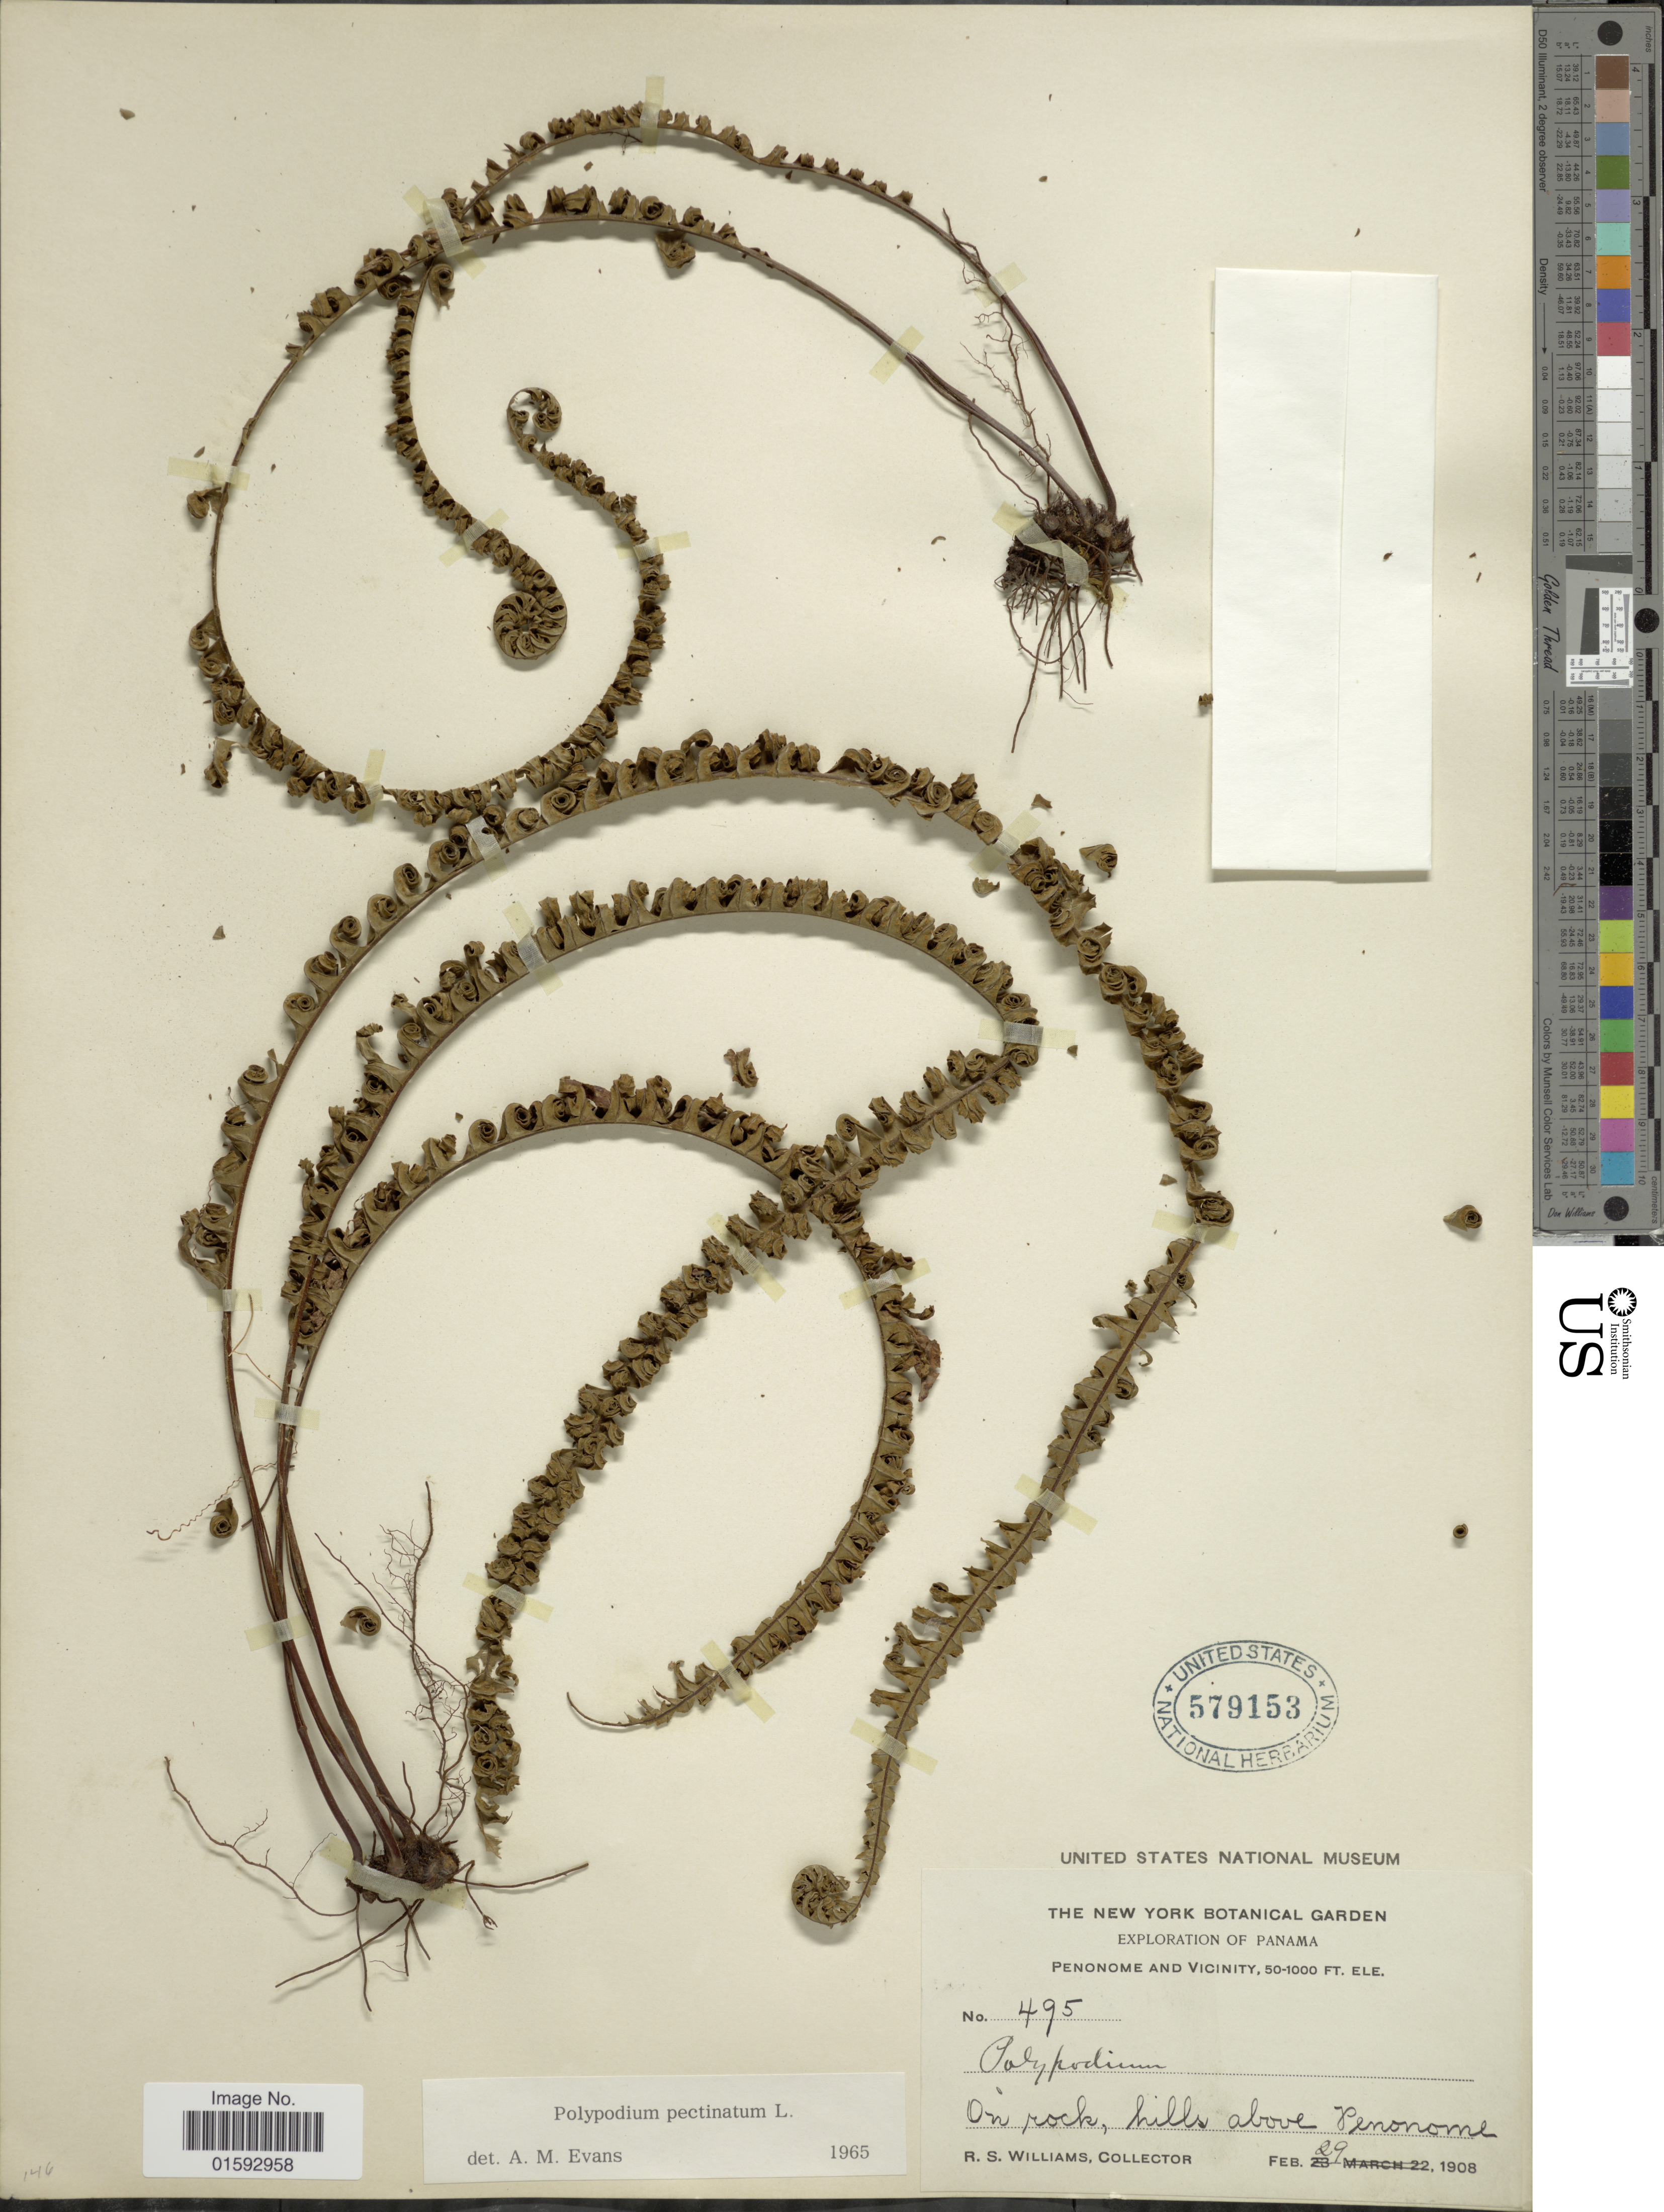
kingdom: Plantae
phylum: Tracheophyta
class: Polypodiopsida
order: Polypodiales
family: Polypodiaceae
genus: Pecluma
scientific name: Pecluma pectinata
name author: (L.) M.G. Price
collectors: R. S. Williams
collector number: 495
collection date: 1908-02-29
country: Panama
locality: Penonome and vicinity, on rock, hills above Penonome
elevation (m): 15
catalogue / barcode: US 579153